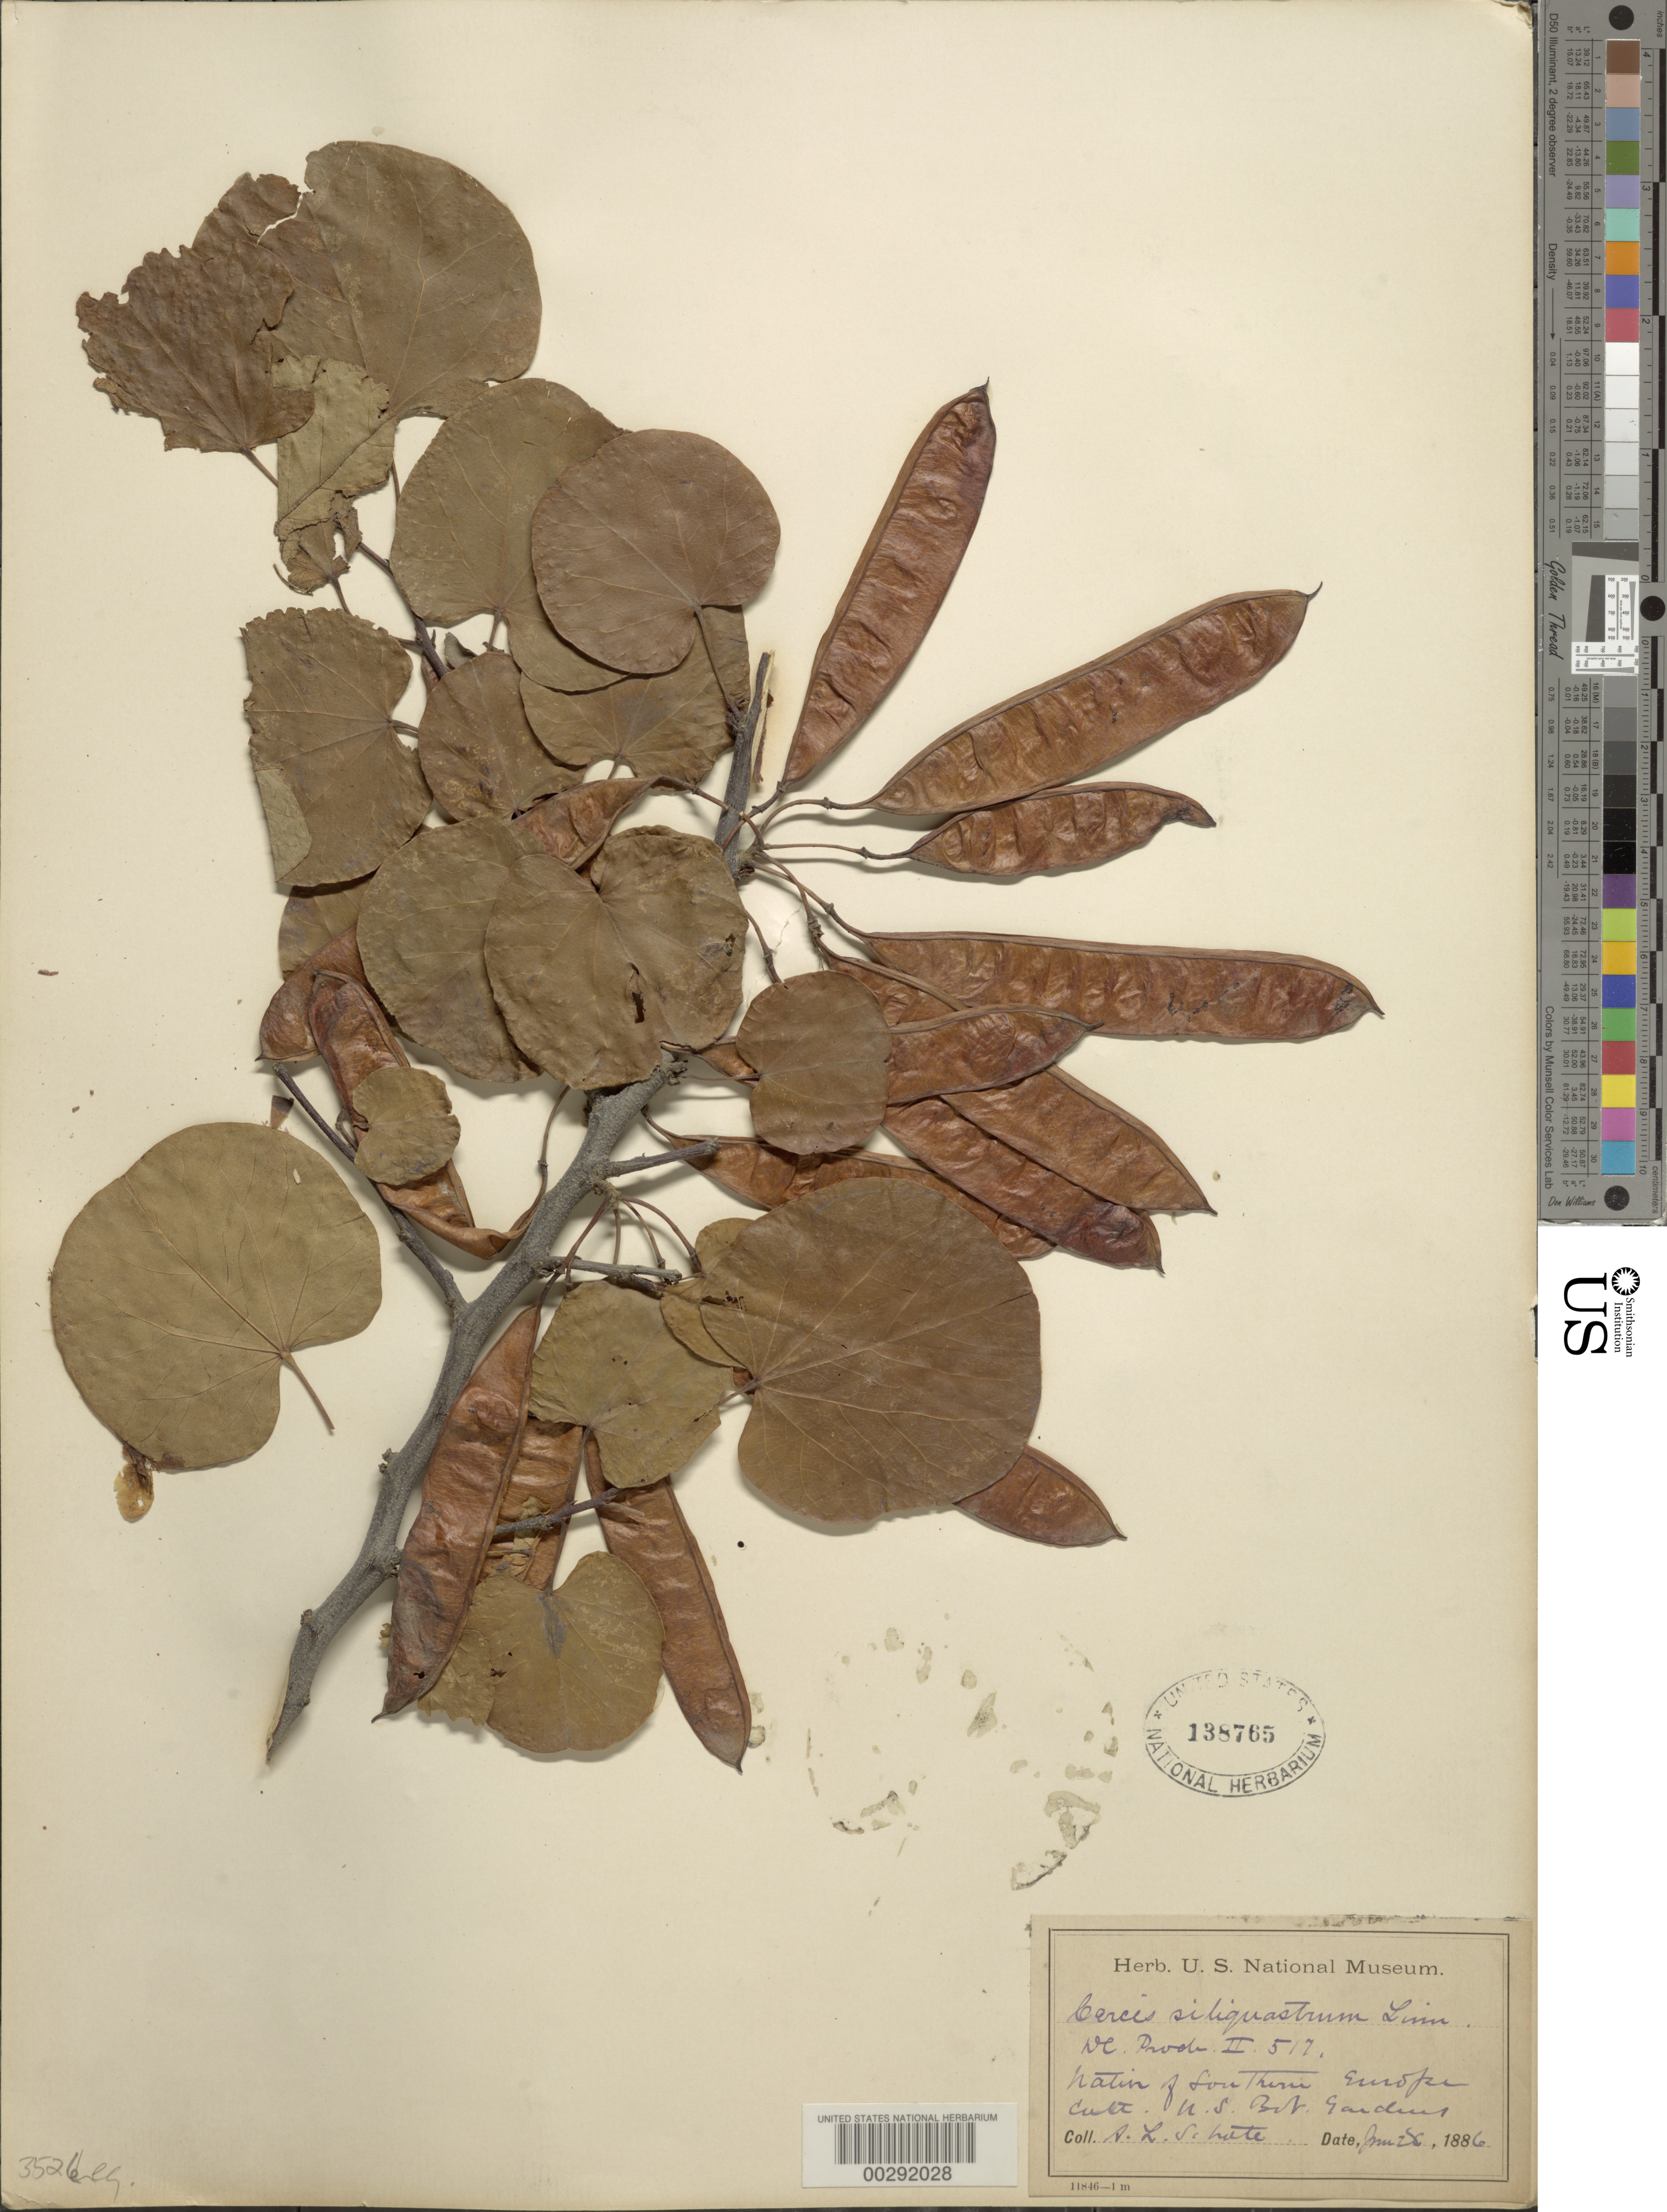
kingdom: Plantae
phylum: Tracheophyta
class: Magnoliopsida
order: Fabales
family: Fabaceae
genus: Cercis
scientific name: Cercis siliquastrum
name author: L.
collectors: A. L. Schott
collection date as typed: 28 Jan 1886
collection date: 1886-01-28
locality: Southern europe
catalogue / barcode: US 138765